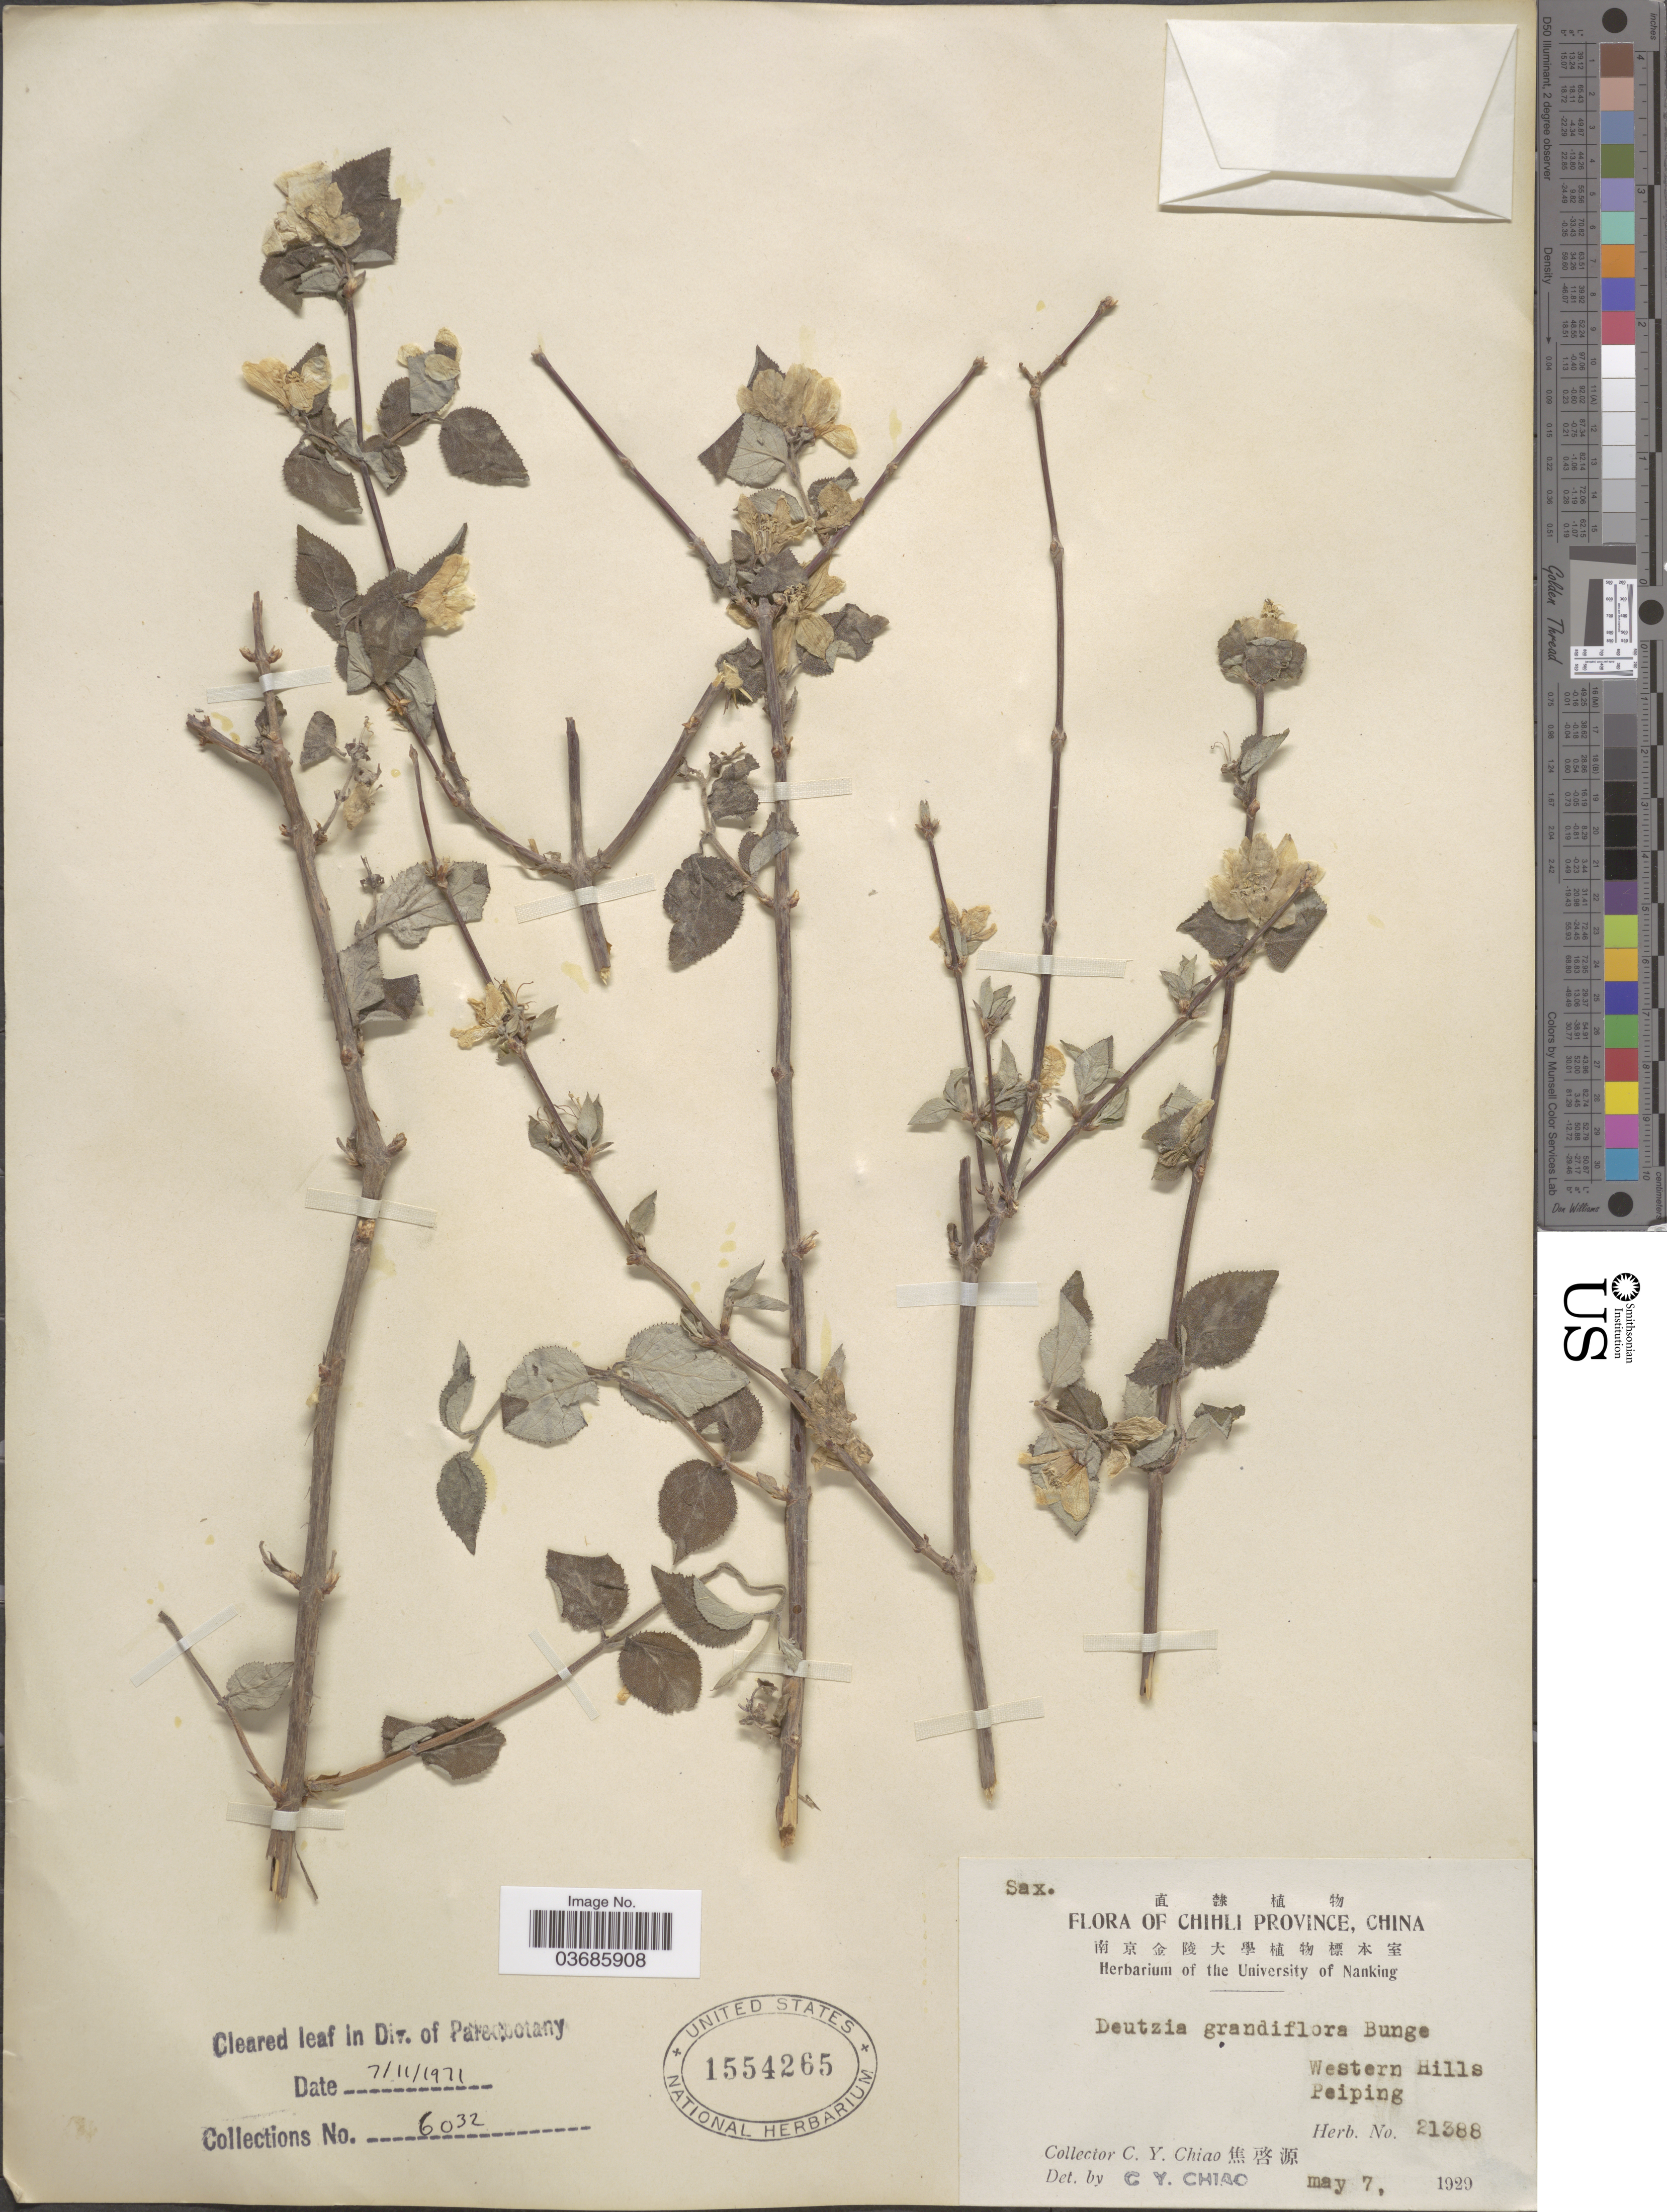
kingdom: Plantae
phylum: Tracheophyta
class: Magnoliopsida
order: Cornales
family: Hydrangeaceae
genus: Deutzia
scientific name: Deutzia grandiflora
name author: Bunge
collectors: C. Y. Chiao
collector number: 21388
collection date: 1929-05-07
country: China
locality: Chihli Province. Western Hills Peiping.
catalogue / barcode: US 1554265